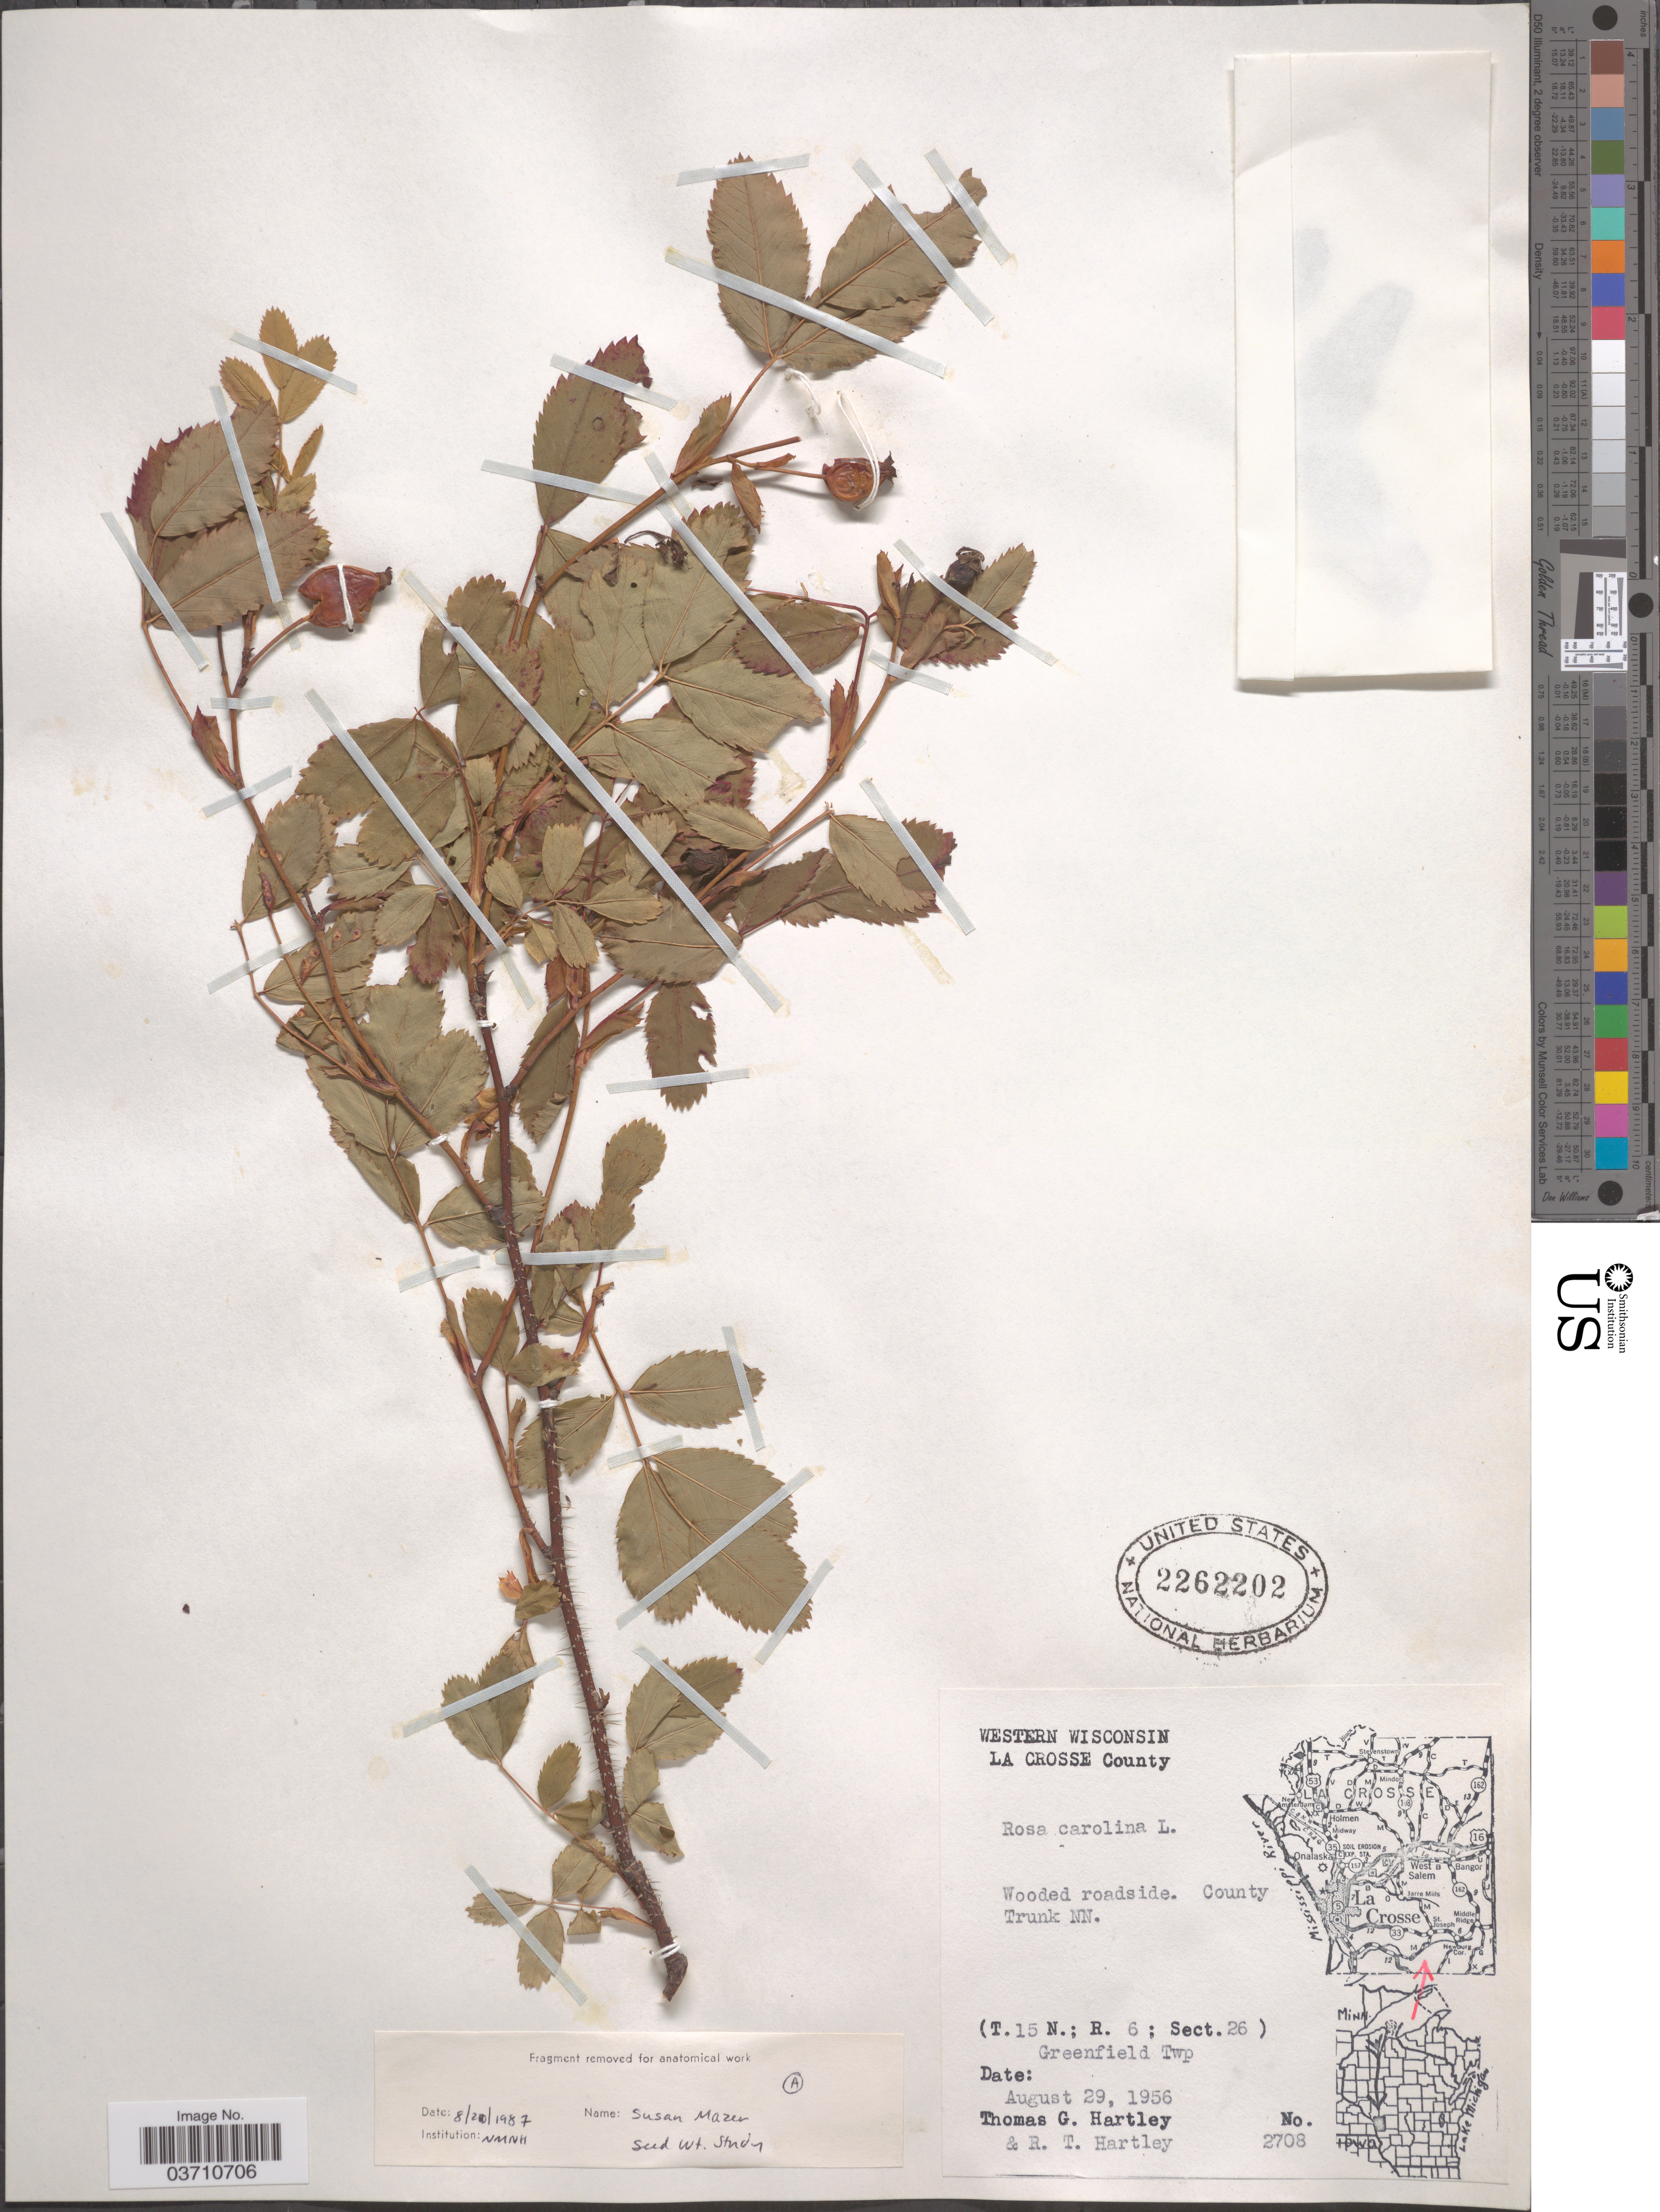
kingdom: Plantae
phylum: Tracheophyta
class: Magnoliopsida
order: Rosales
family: Rosaceae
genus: Rosa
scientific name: Rosa carolina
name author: L.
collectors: T. G. Hartley & R. T. Hartley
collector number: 2708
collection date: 1956-08-29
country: United States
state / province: Wisconsin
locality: Western Wisconsin. La Crosse County. County Trunk NN. (T. 15 N.; R. 6; Sect. 26) Greenfield Twp.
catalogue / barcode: US 2262202